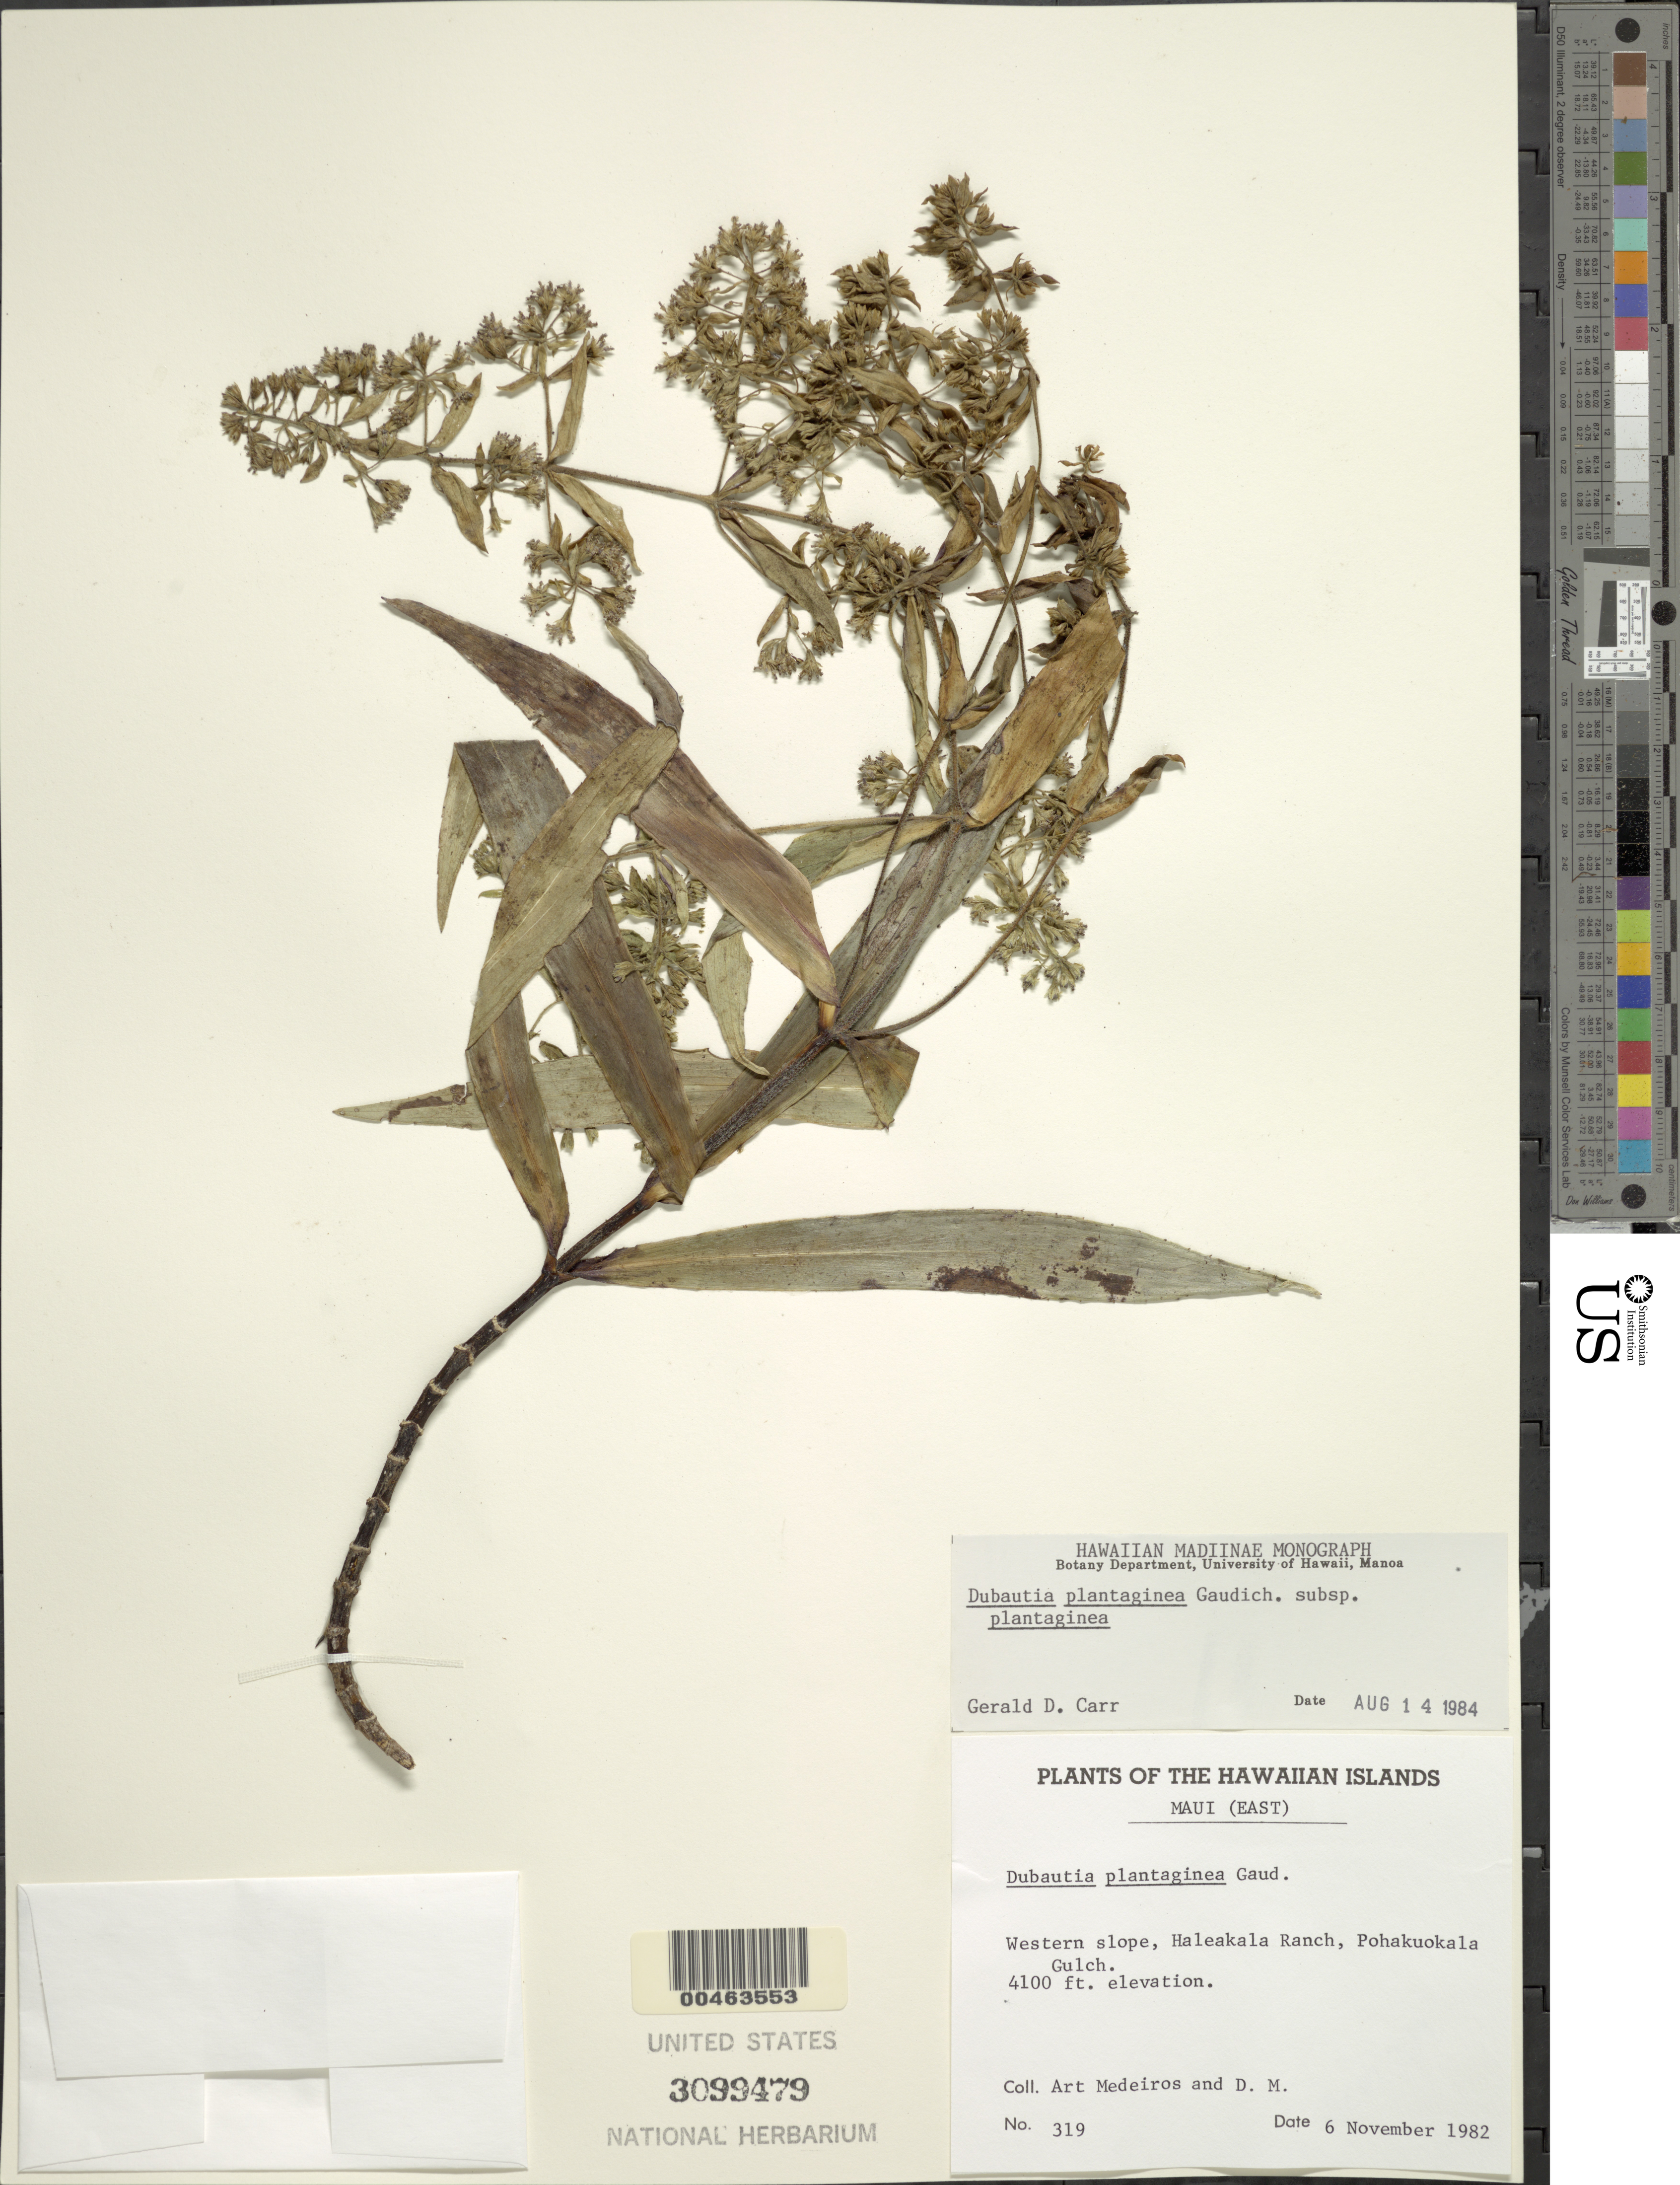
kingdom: Plantae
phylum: Tracheophyta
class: Magnoliopsida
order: Asterales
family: Asteraceae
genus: Dubautia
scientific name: Dubautia plantaginea subsp. plantaginea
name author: Gaudich.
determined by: Carr, G. D.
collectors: A. Medeiros & D. Medeiros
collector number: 319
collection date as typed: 6 Nov 1982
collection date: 1982-11-06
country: United States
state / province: Hawaii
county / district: Maui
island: Maui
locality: East Maui: Western slope, Haleakala Ranch, Pohakuokala Gulch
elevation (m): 1250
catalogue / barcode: US 3099479